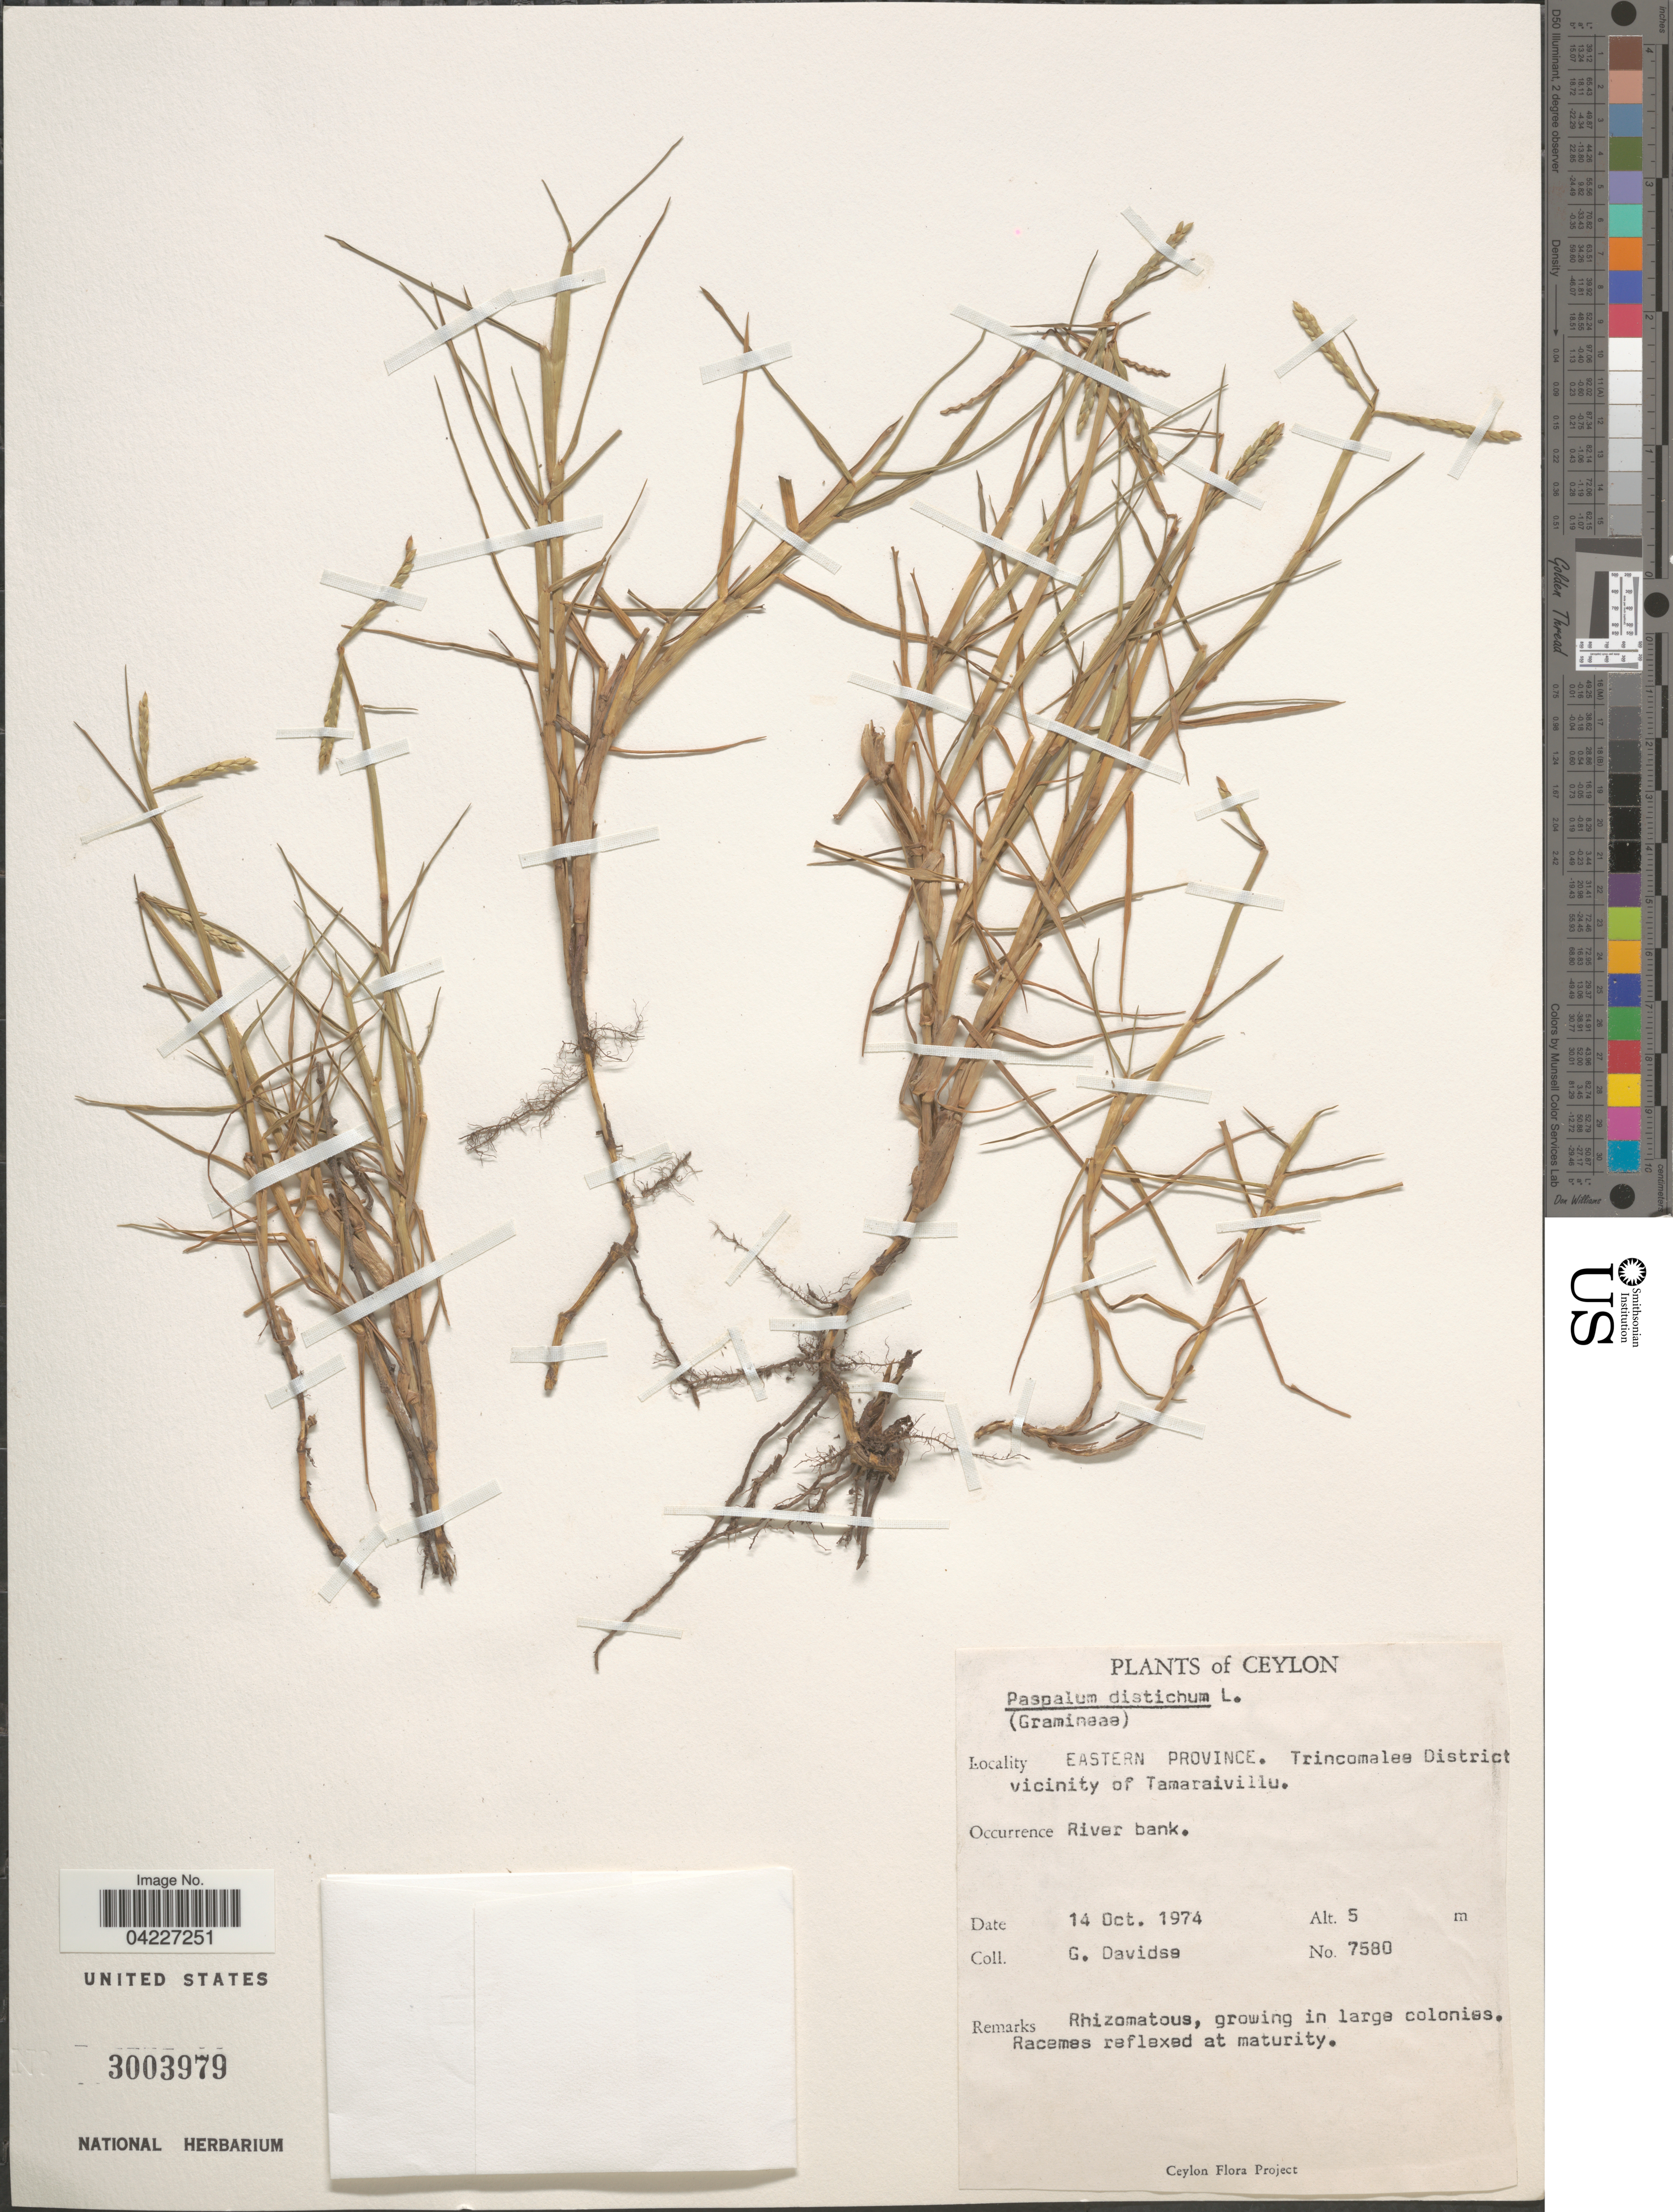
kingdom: Plantae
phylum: Tracheophyta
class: Liliopsida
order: Poales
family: Poaceae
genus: Paspalum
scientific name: Paspalum distichum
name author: L.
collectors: G. Davidse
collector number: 7580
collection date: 1974-10-14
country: Sri Lanka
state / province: Eastern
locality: Ceylon. Trincomalee District vicinity of Tamaraivillu. River bank.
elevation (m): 5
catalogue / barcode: US 3003979